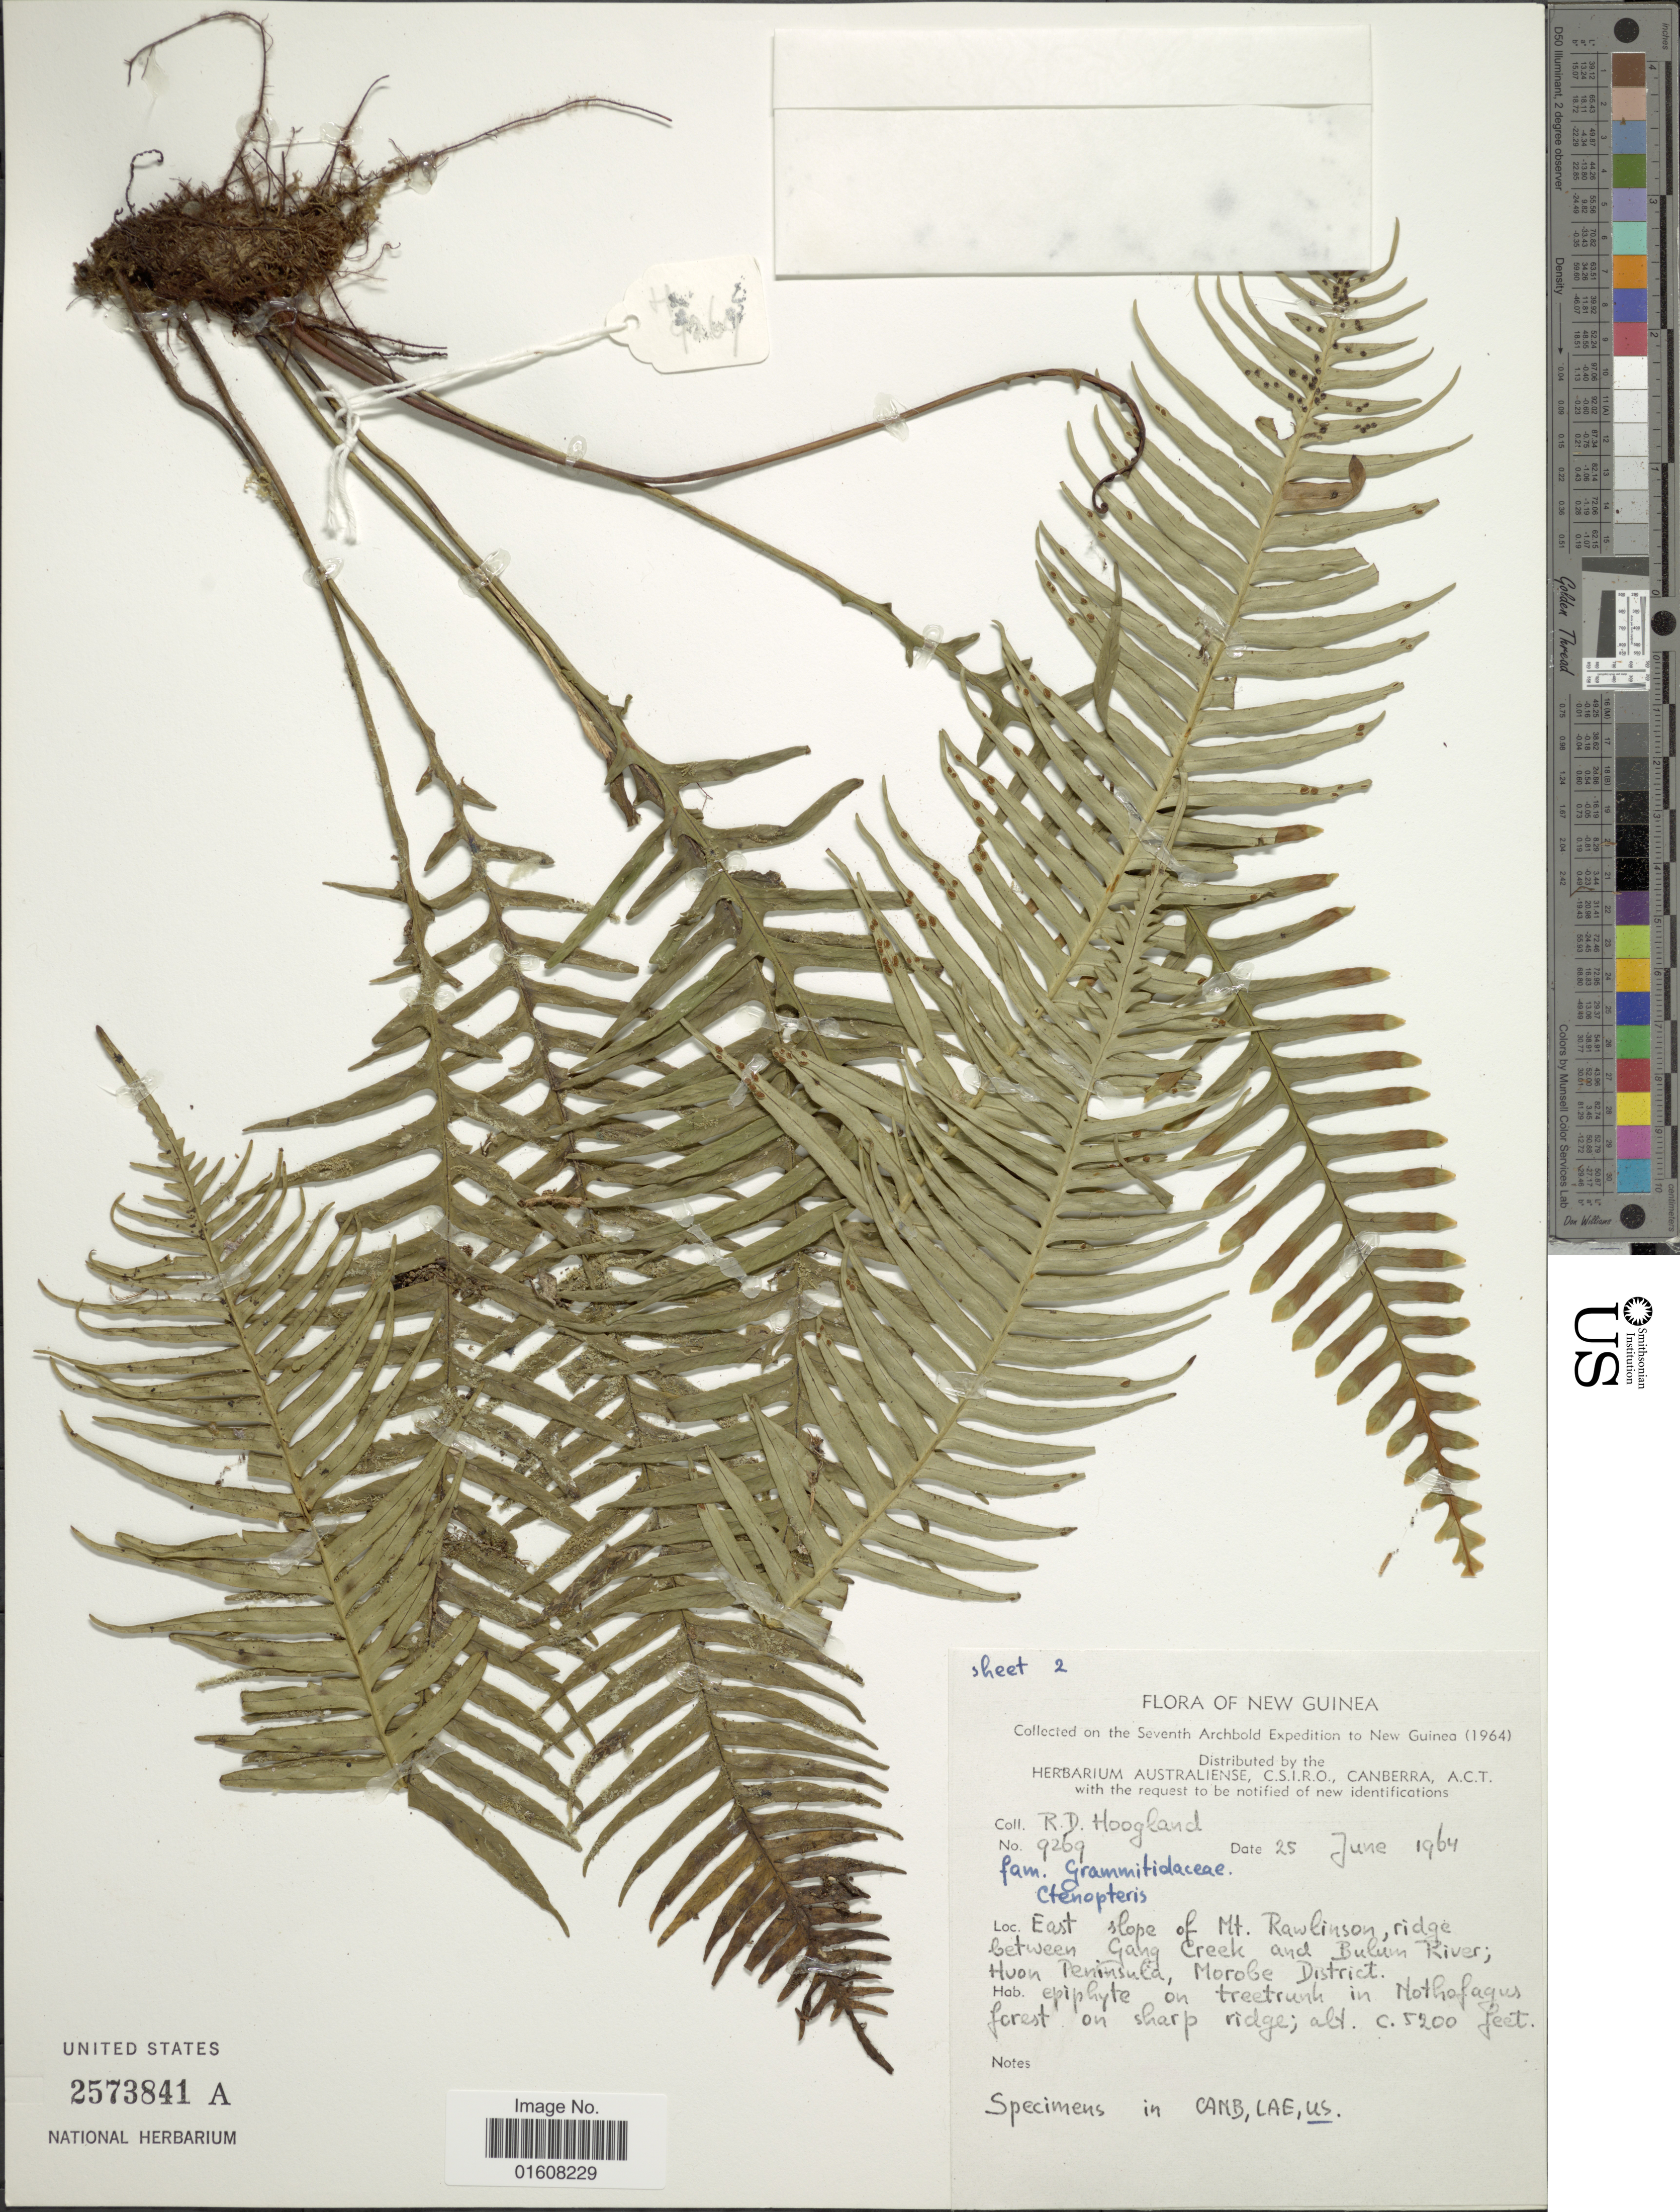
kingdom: Plantae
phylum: Tracheophyta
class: Polypodiopsida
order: Polypodiales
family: Polypodiaceae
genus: Grammitis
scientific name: Grammitis sp.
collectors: R. D. Hoogland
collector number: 9269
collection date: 1964-06-25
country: Papua New Guinea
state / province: Morobe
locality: New Guinea. East slope of Mt. Rawlinson, ridge between Gang Creek and Bulum River; Huon Peninsula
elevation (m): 1585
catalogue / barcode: US 2573841A